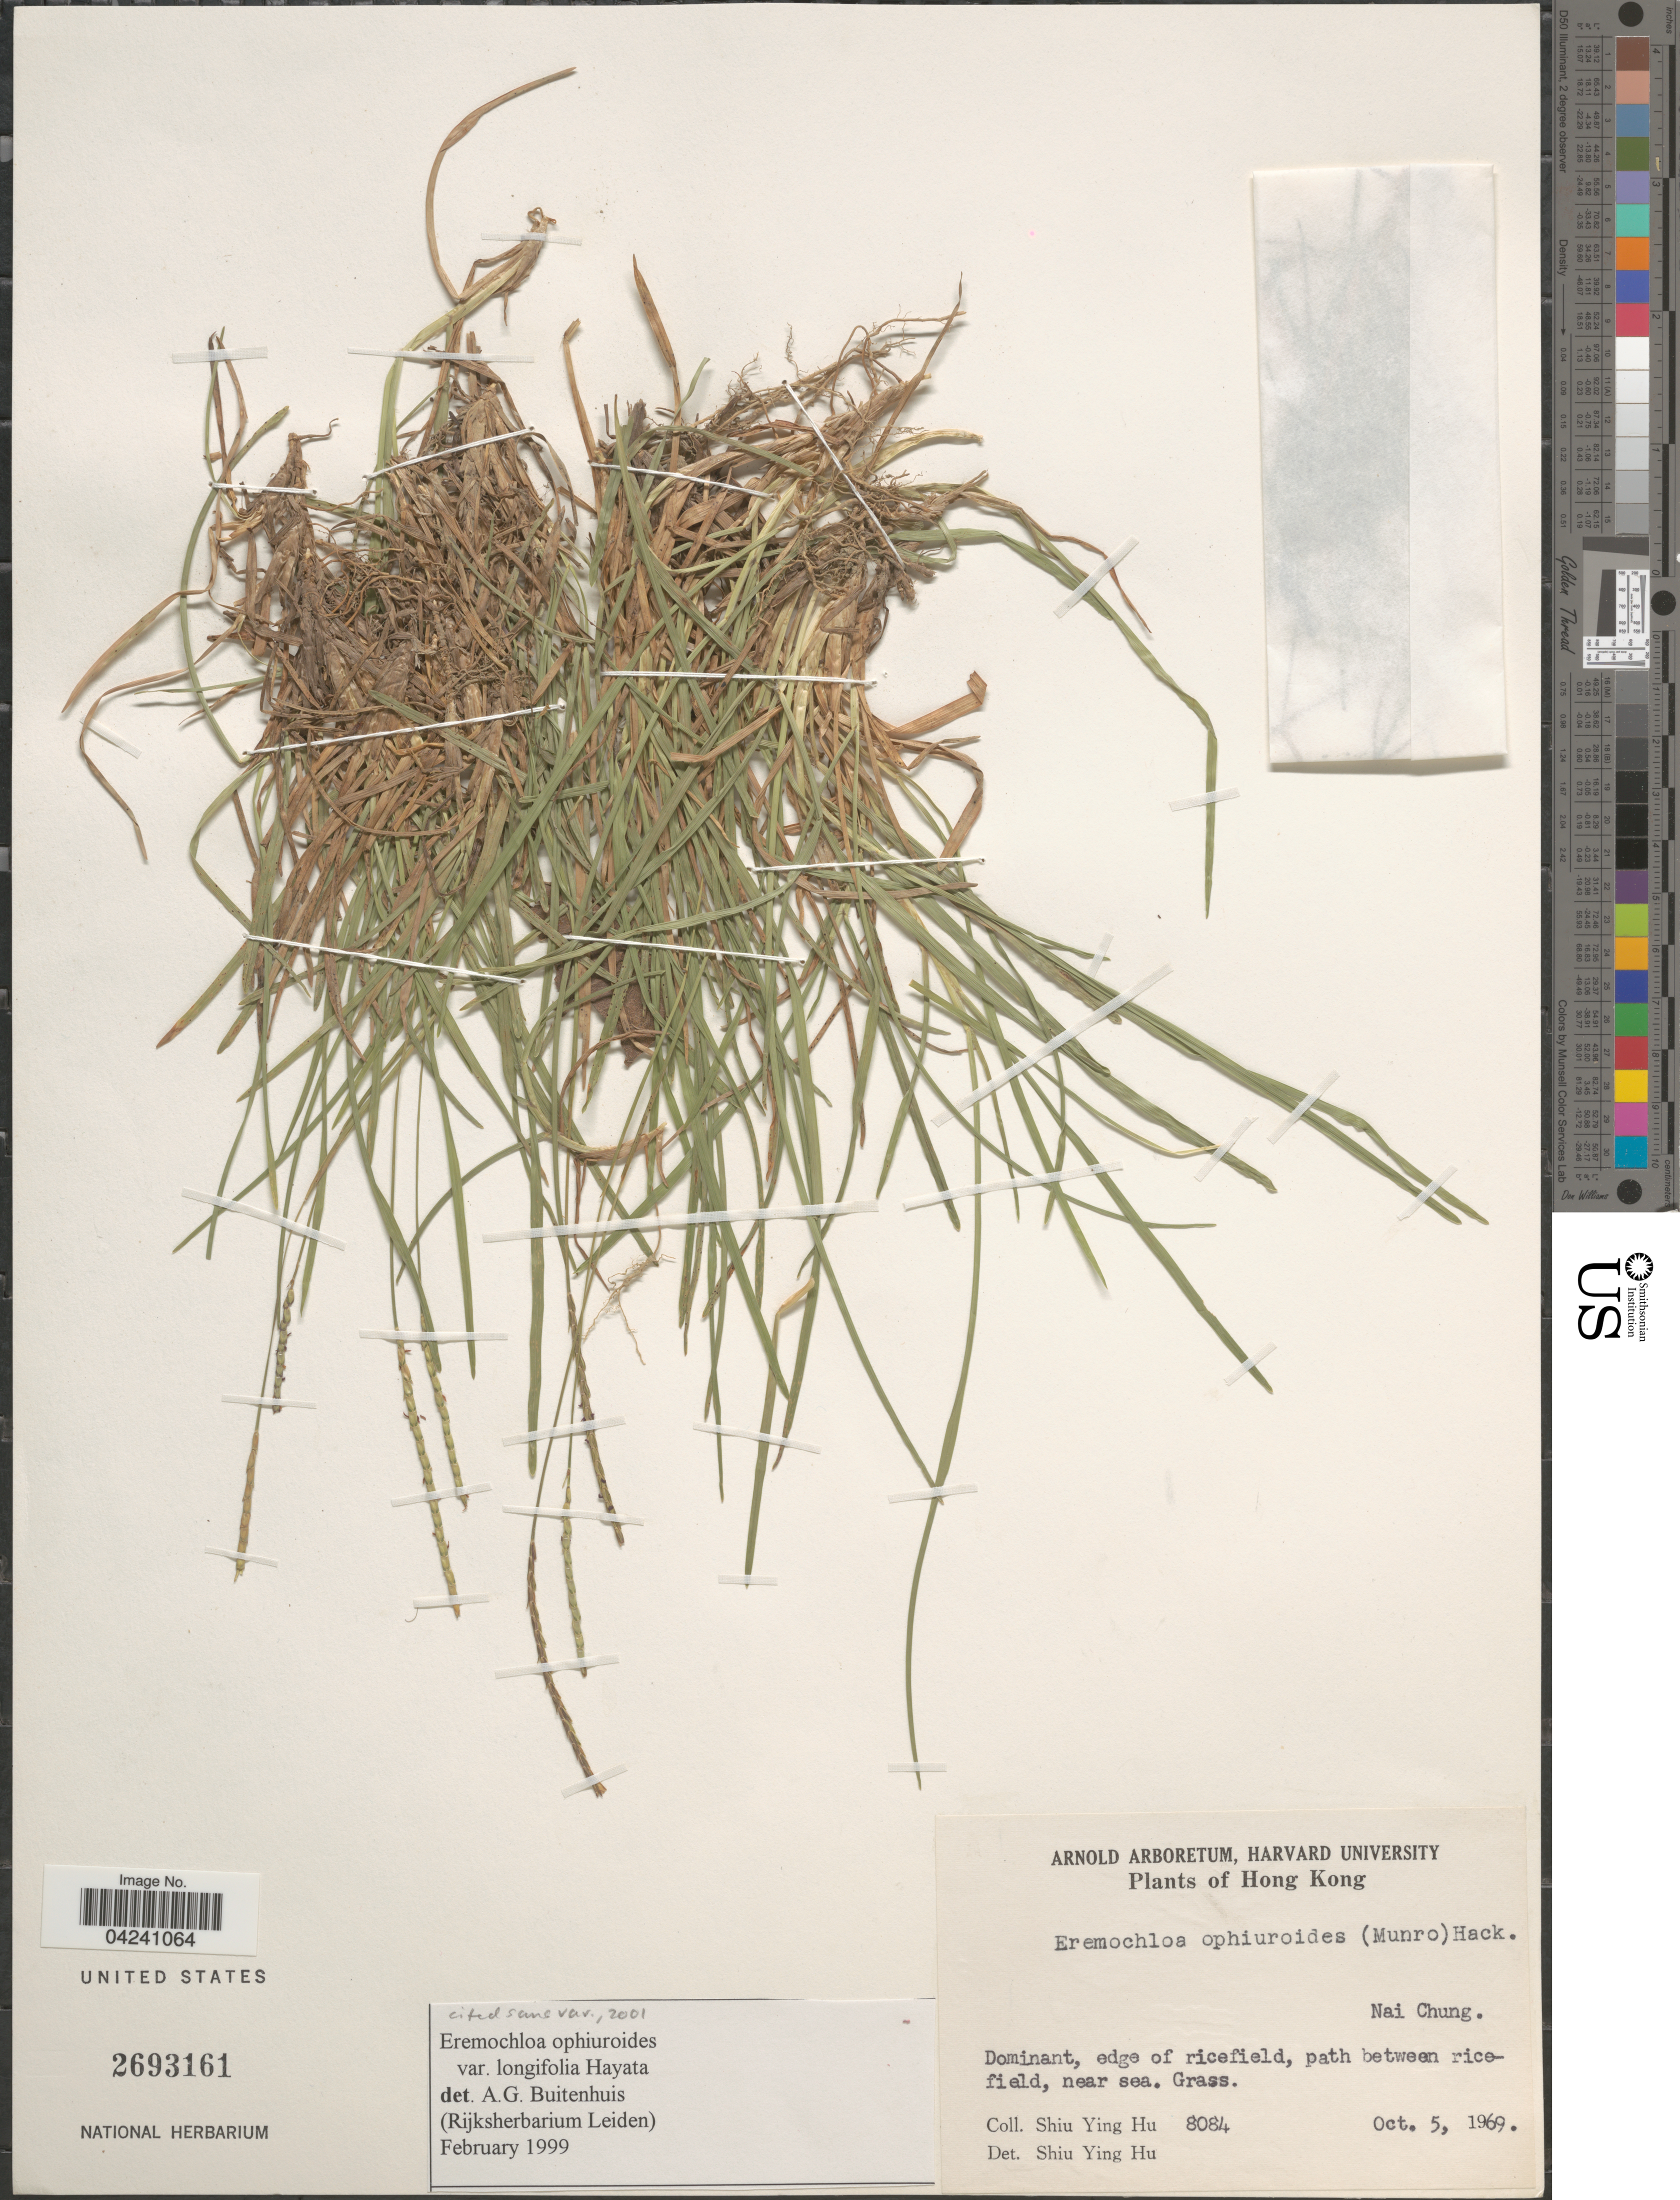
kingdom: Plantae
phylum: Tracheophyta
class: Liliopsida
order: Poales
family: Poaceae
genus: Eremochloa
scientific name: Eremochloa ophiuroides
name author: (Munro) Hack.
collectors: S. Y. Hu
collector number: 8084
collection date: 1969-10-05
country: China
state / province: Hong Kong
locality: Nai Chung. Dominant, edge of ricefield, path between ricefield, near sea.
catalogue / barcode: US 2693161